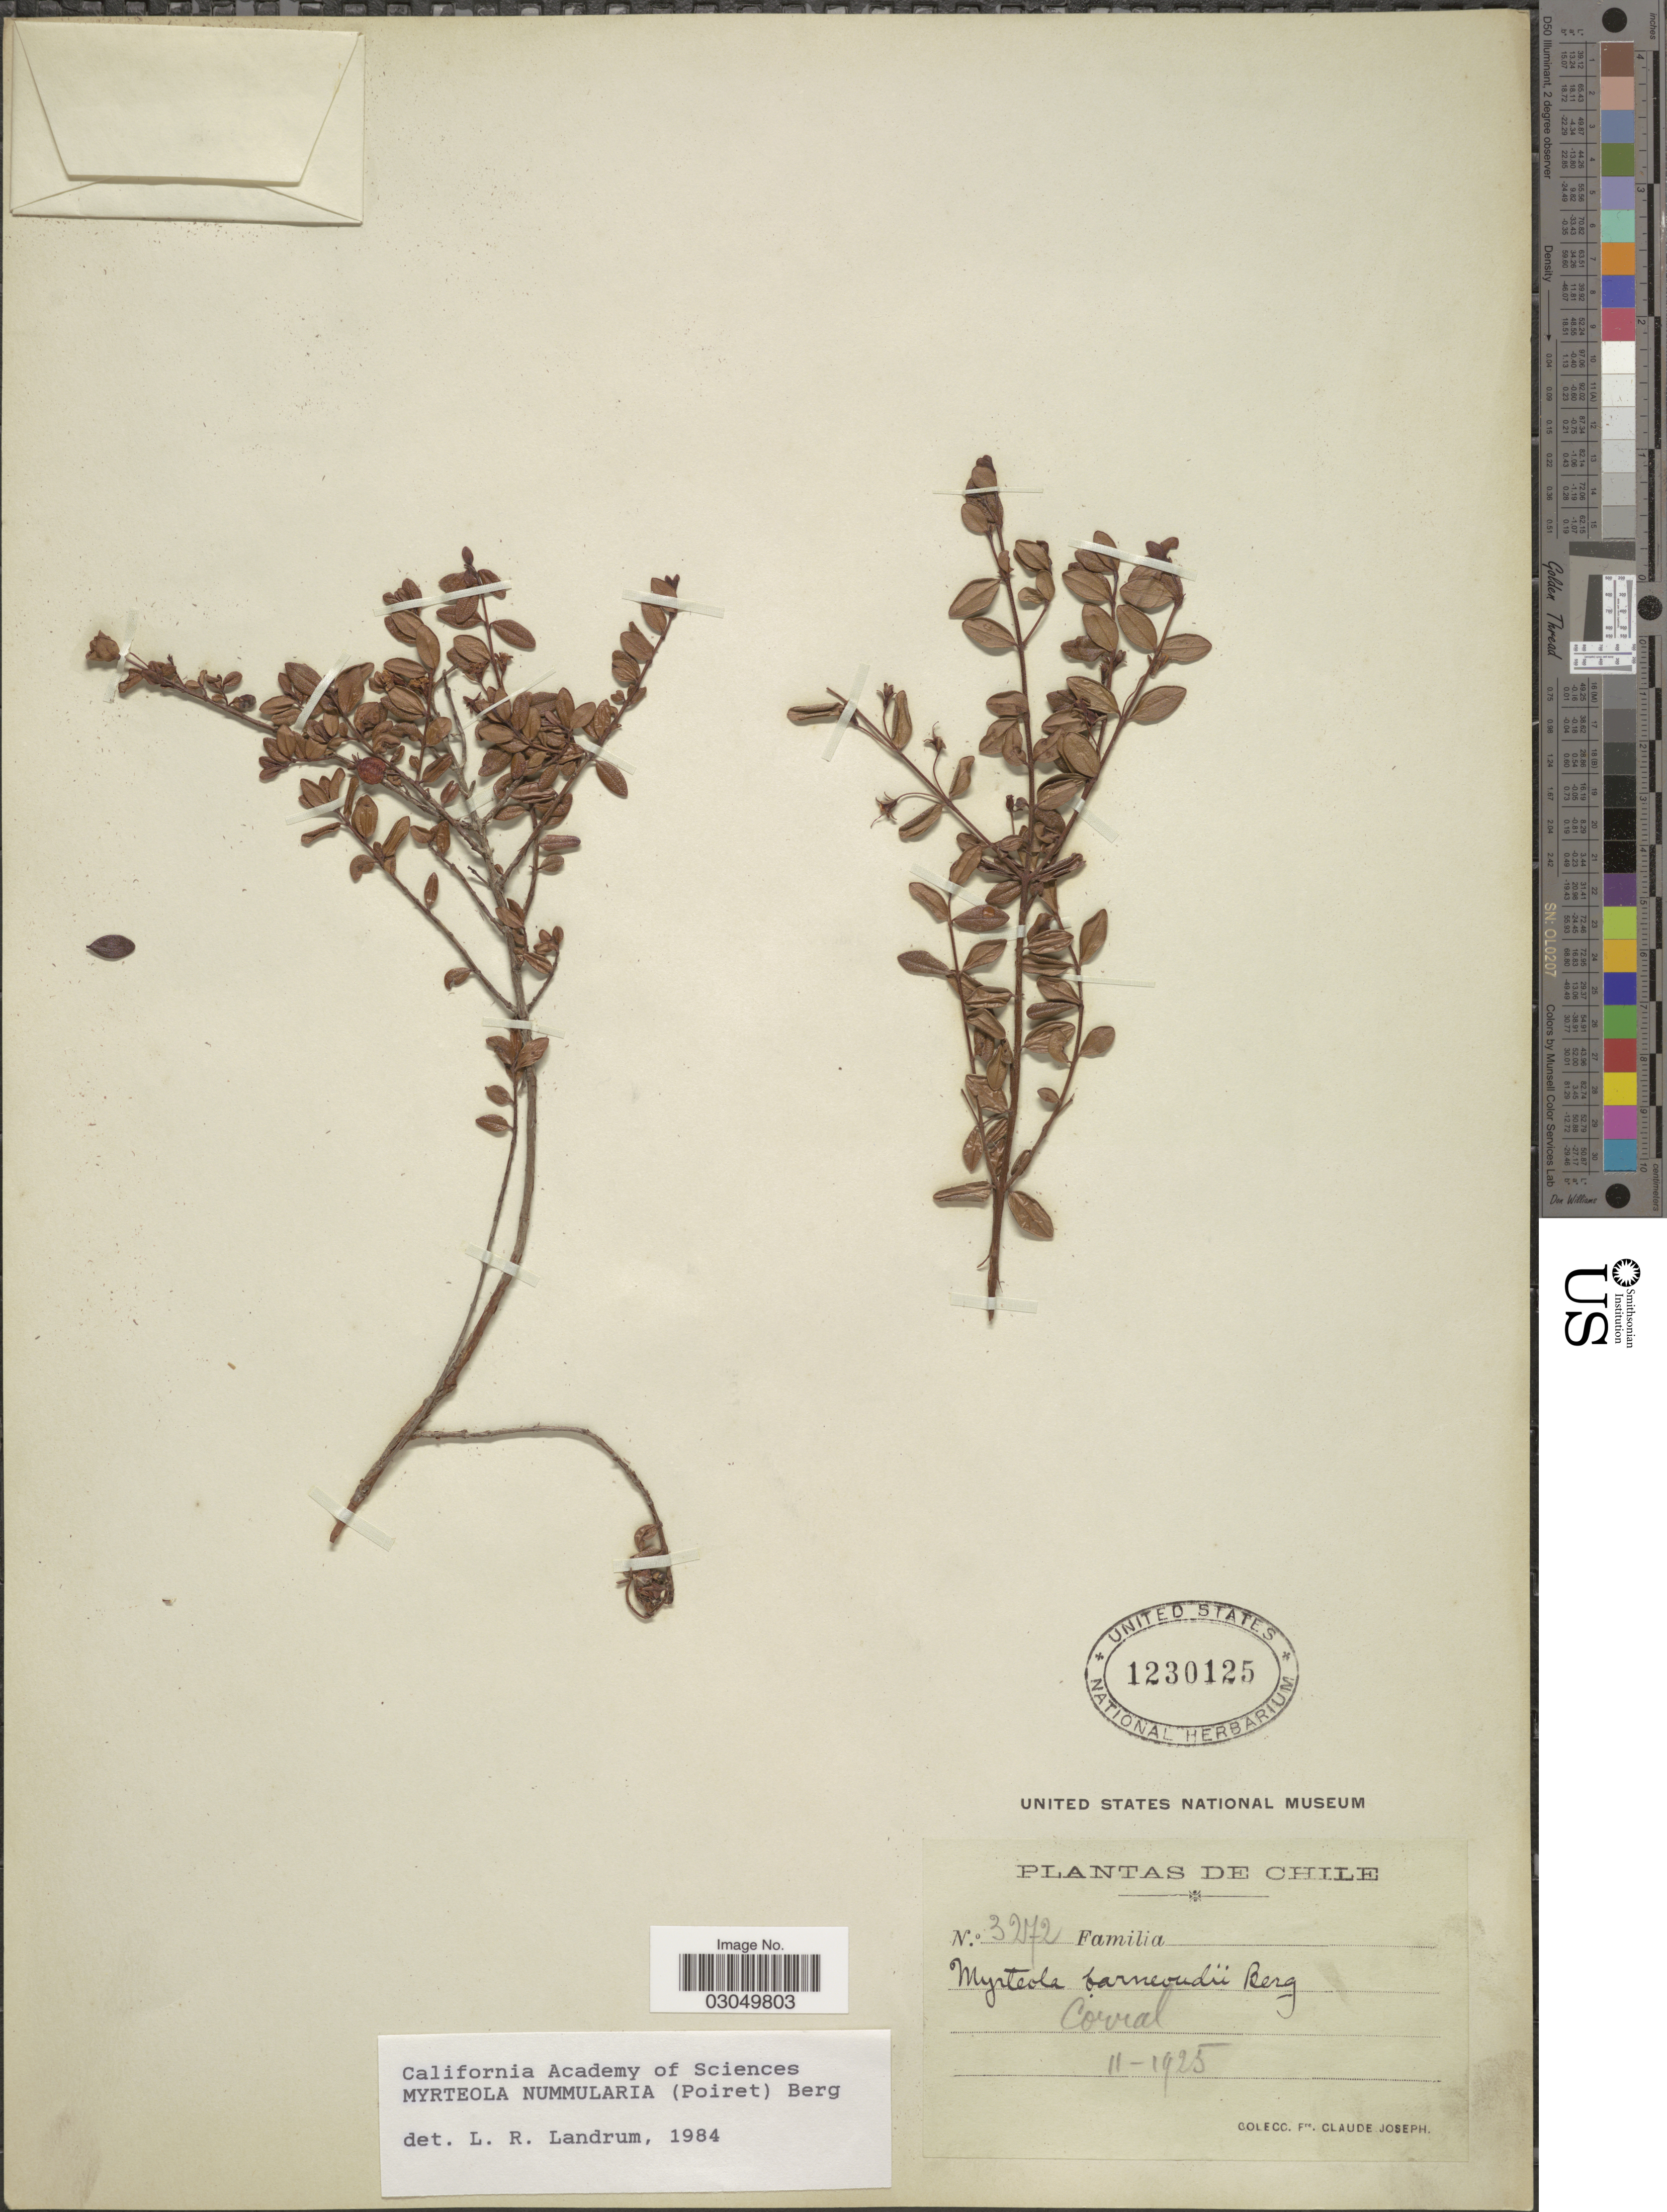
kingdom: Plantae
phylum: Tracheophyta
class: Magnoliopsida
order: Myrtales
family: Myrtaceae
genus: Myrteola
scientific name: Myrteola nummularia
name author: (Lam.) O. Berg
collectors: Bro. Claude-Joseph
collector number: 3272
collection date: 1925-11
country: Chile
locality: Corral.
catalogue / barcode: US 1230125